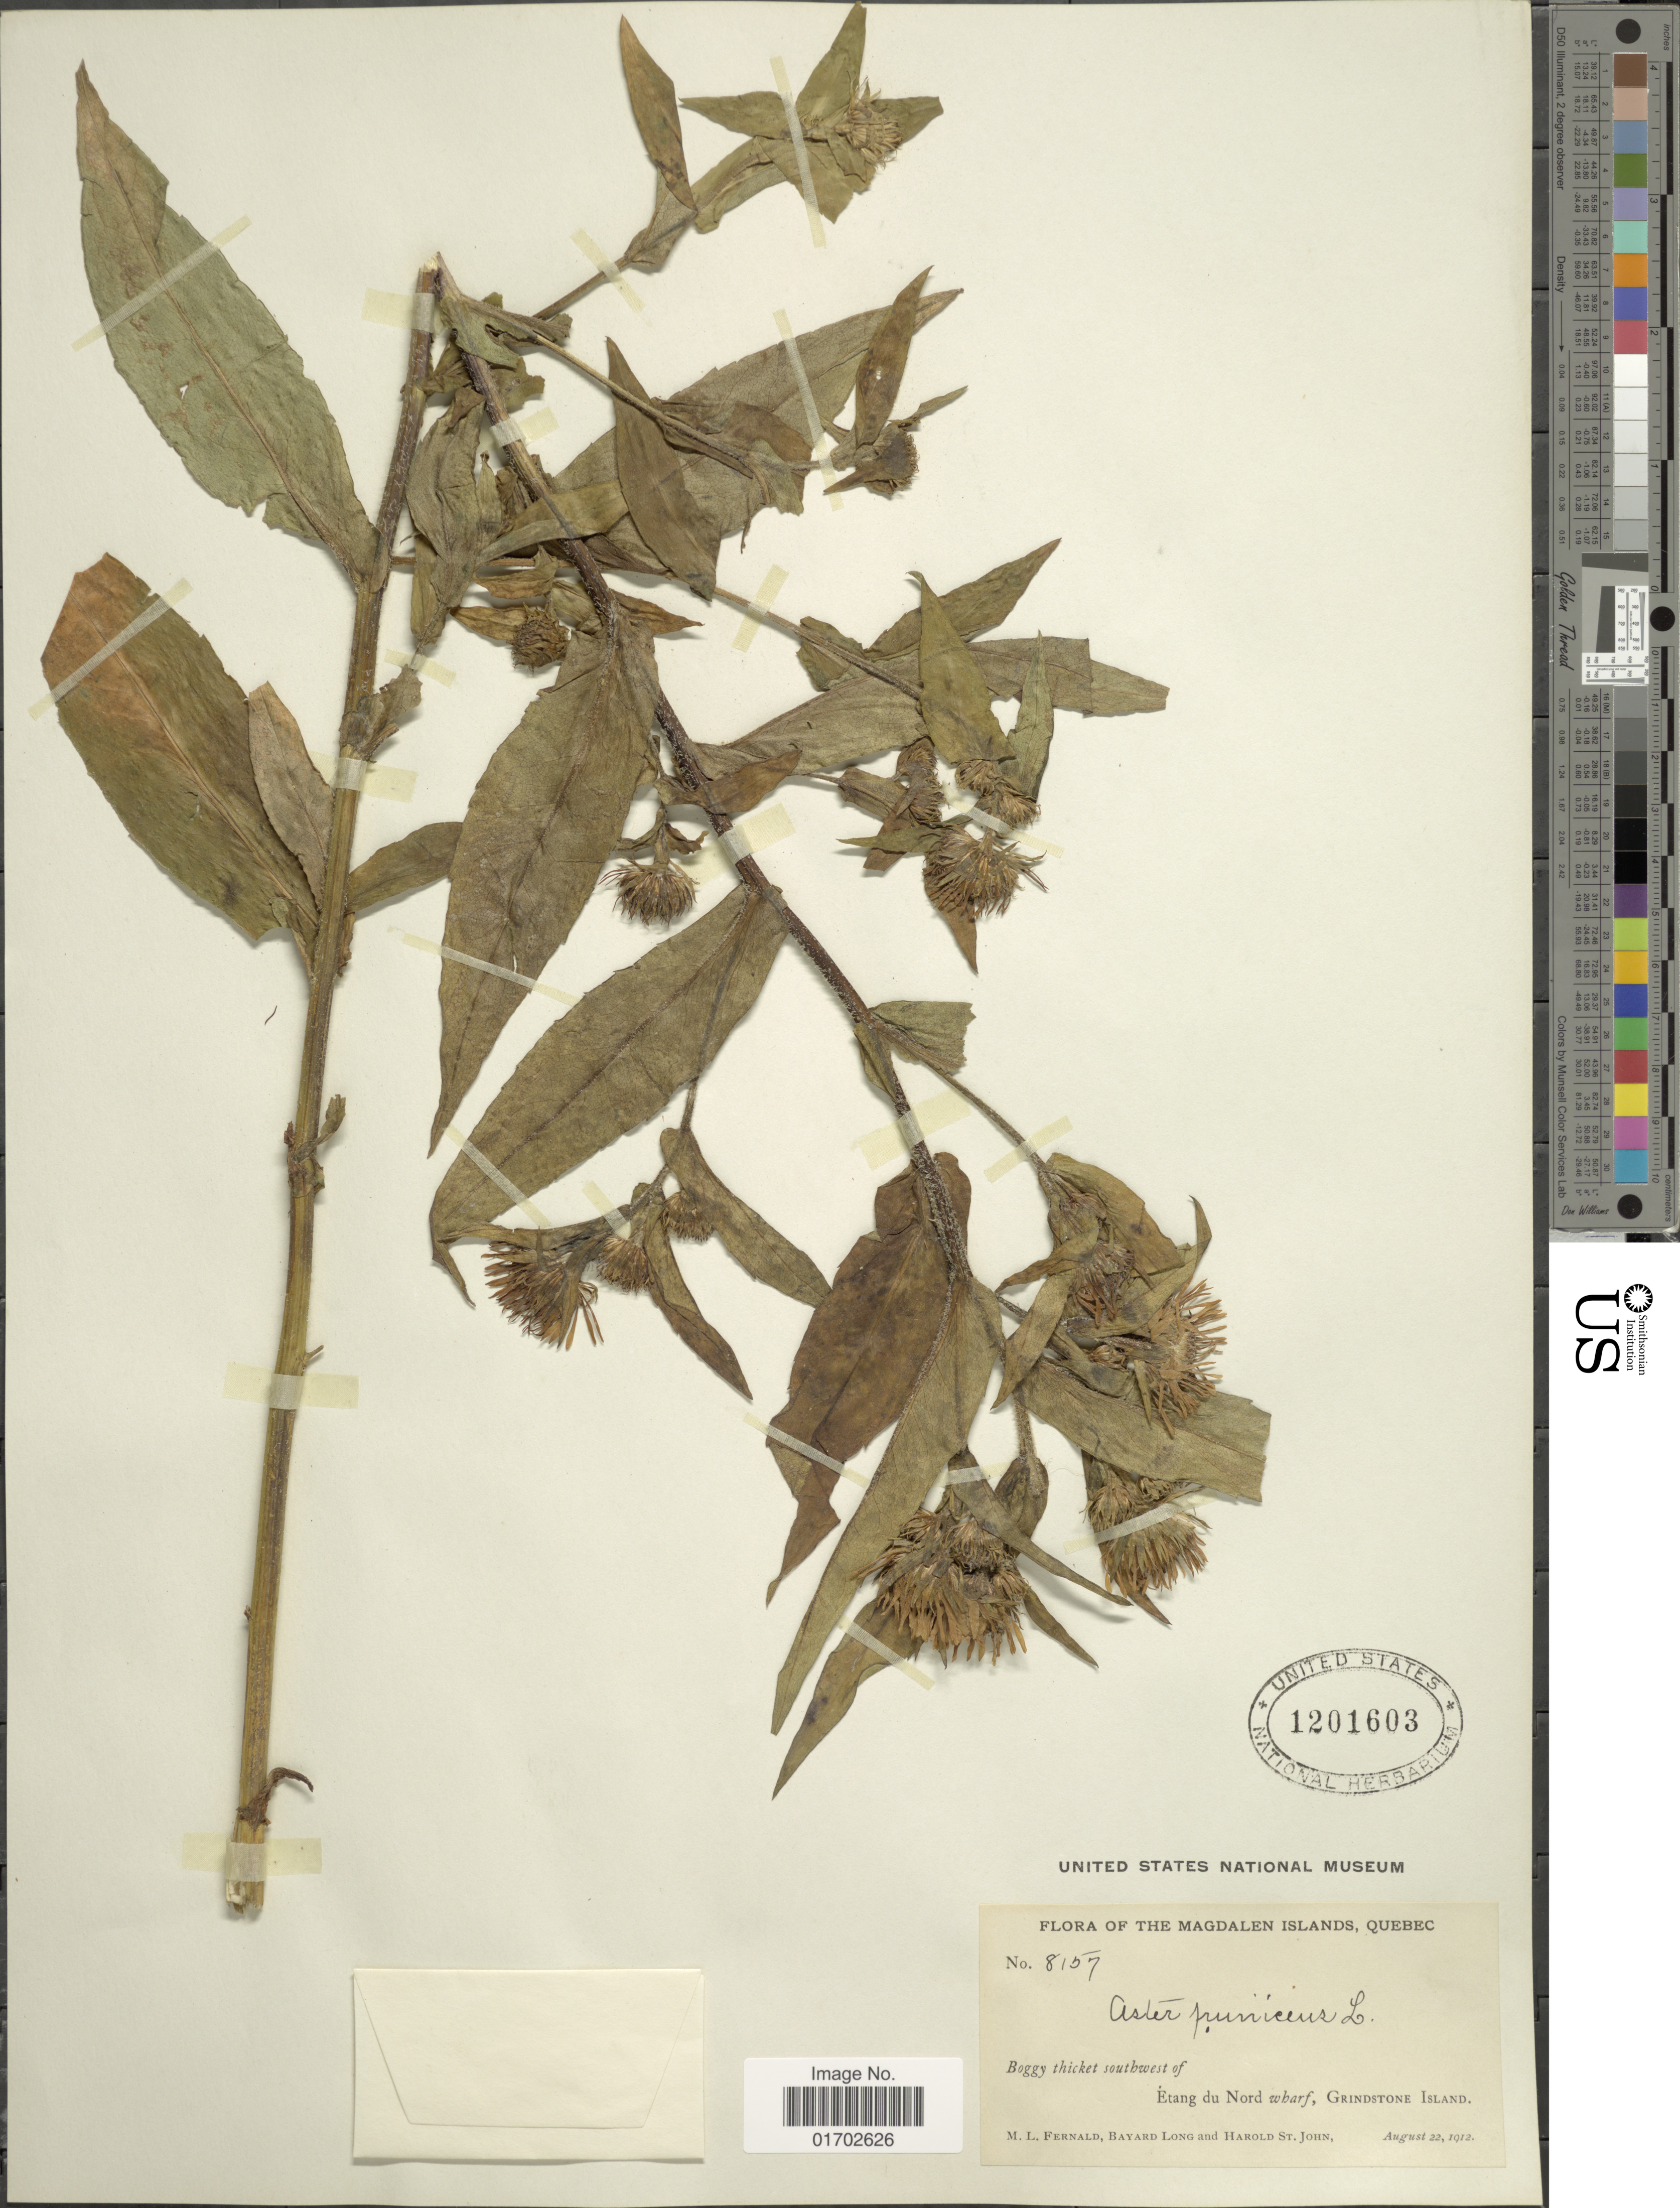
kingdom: Plantae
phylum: Tracheophyta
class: Magnoliopsida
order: Asterales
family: Asteraceae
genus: Symphyotrichum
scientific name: Symphyotrichum puniceum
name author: (L.) Á. Löve & D. Löve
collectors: M. L. Fernald, B. Long & H. St. John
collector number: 8157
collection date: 1912-08-22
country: Canada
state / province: Quebec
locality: The Magdalen Islands, Boggy thicket southwest of Étang du Nord wharf, Grindstone Island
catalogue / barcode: US 1201603